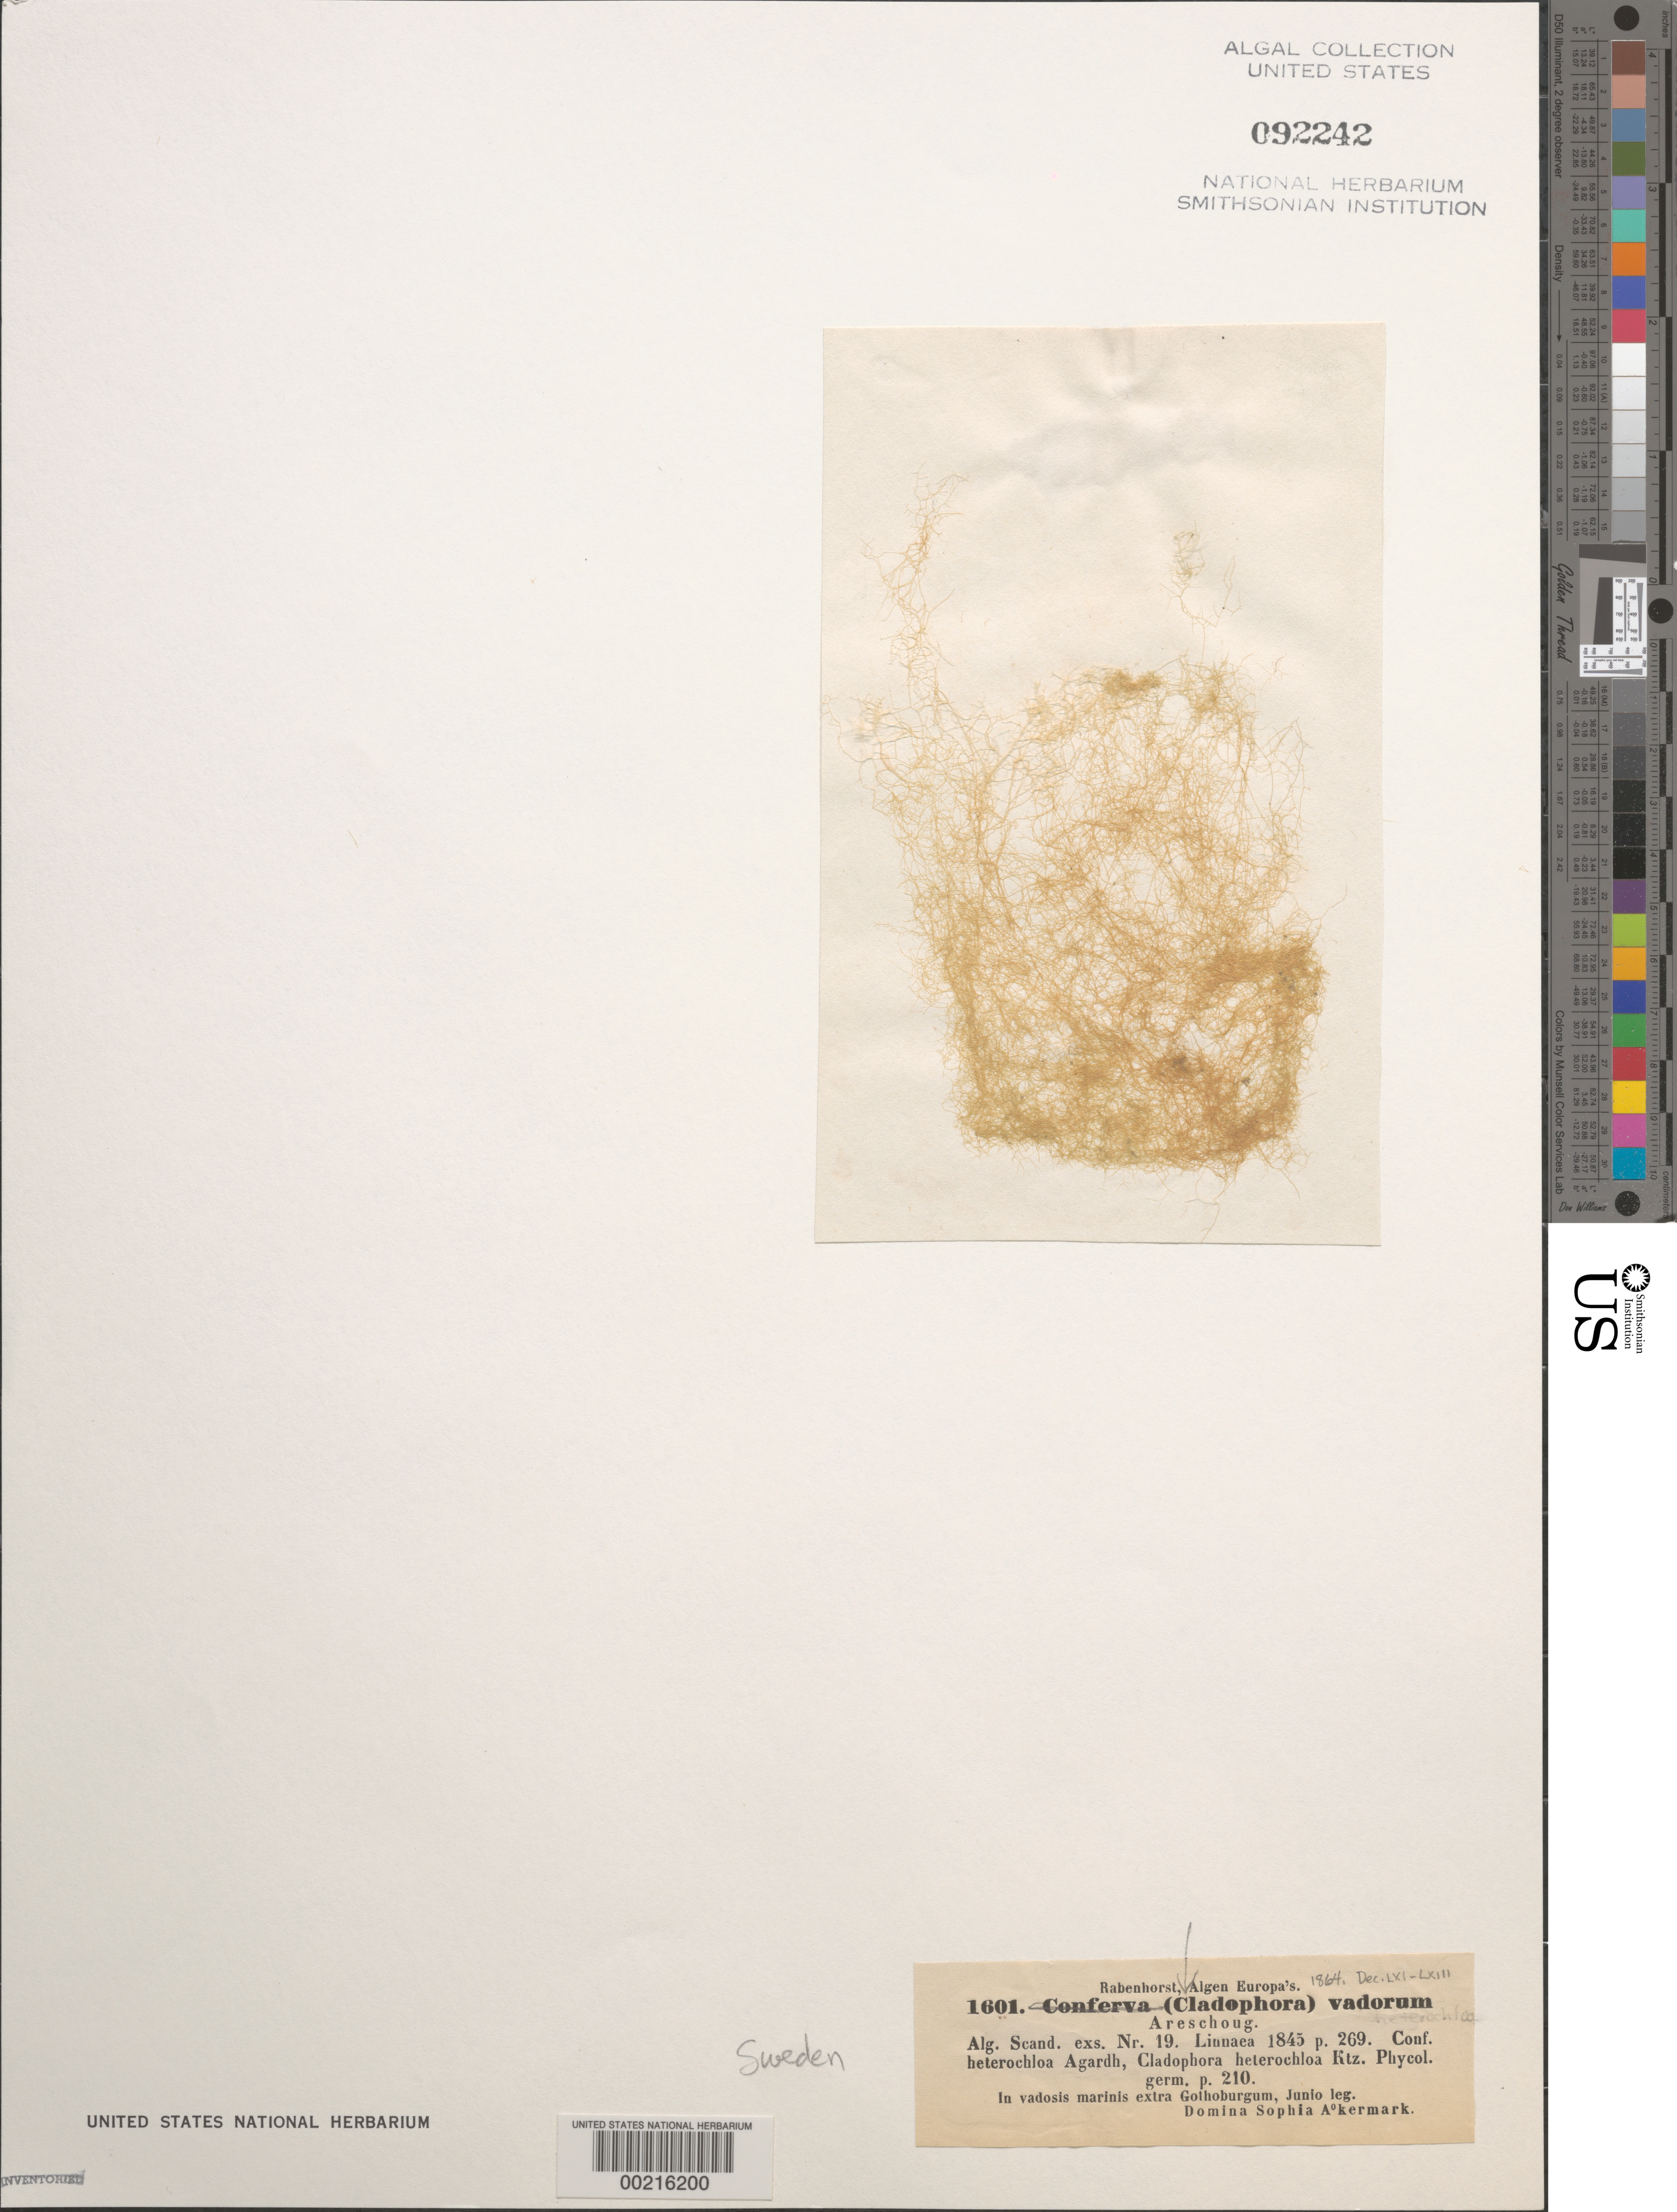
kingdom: Plantae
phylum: Chlorophyta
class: Ulvophyceae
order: Cladophorales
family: Cladophoraceae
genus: Cladophora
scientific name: Cladophora vadorum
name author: (Areschoug) Kütz.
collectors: S. Akermark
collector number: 1601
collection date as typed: Jun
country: Sweden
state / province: Västra Götaland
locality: Near goteborg (gothoburgum)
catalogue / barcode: US 92242